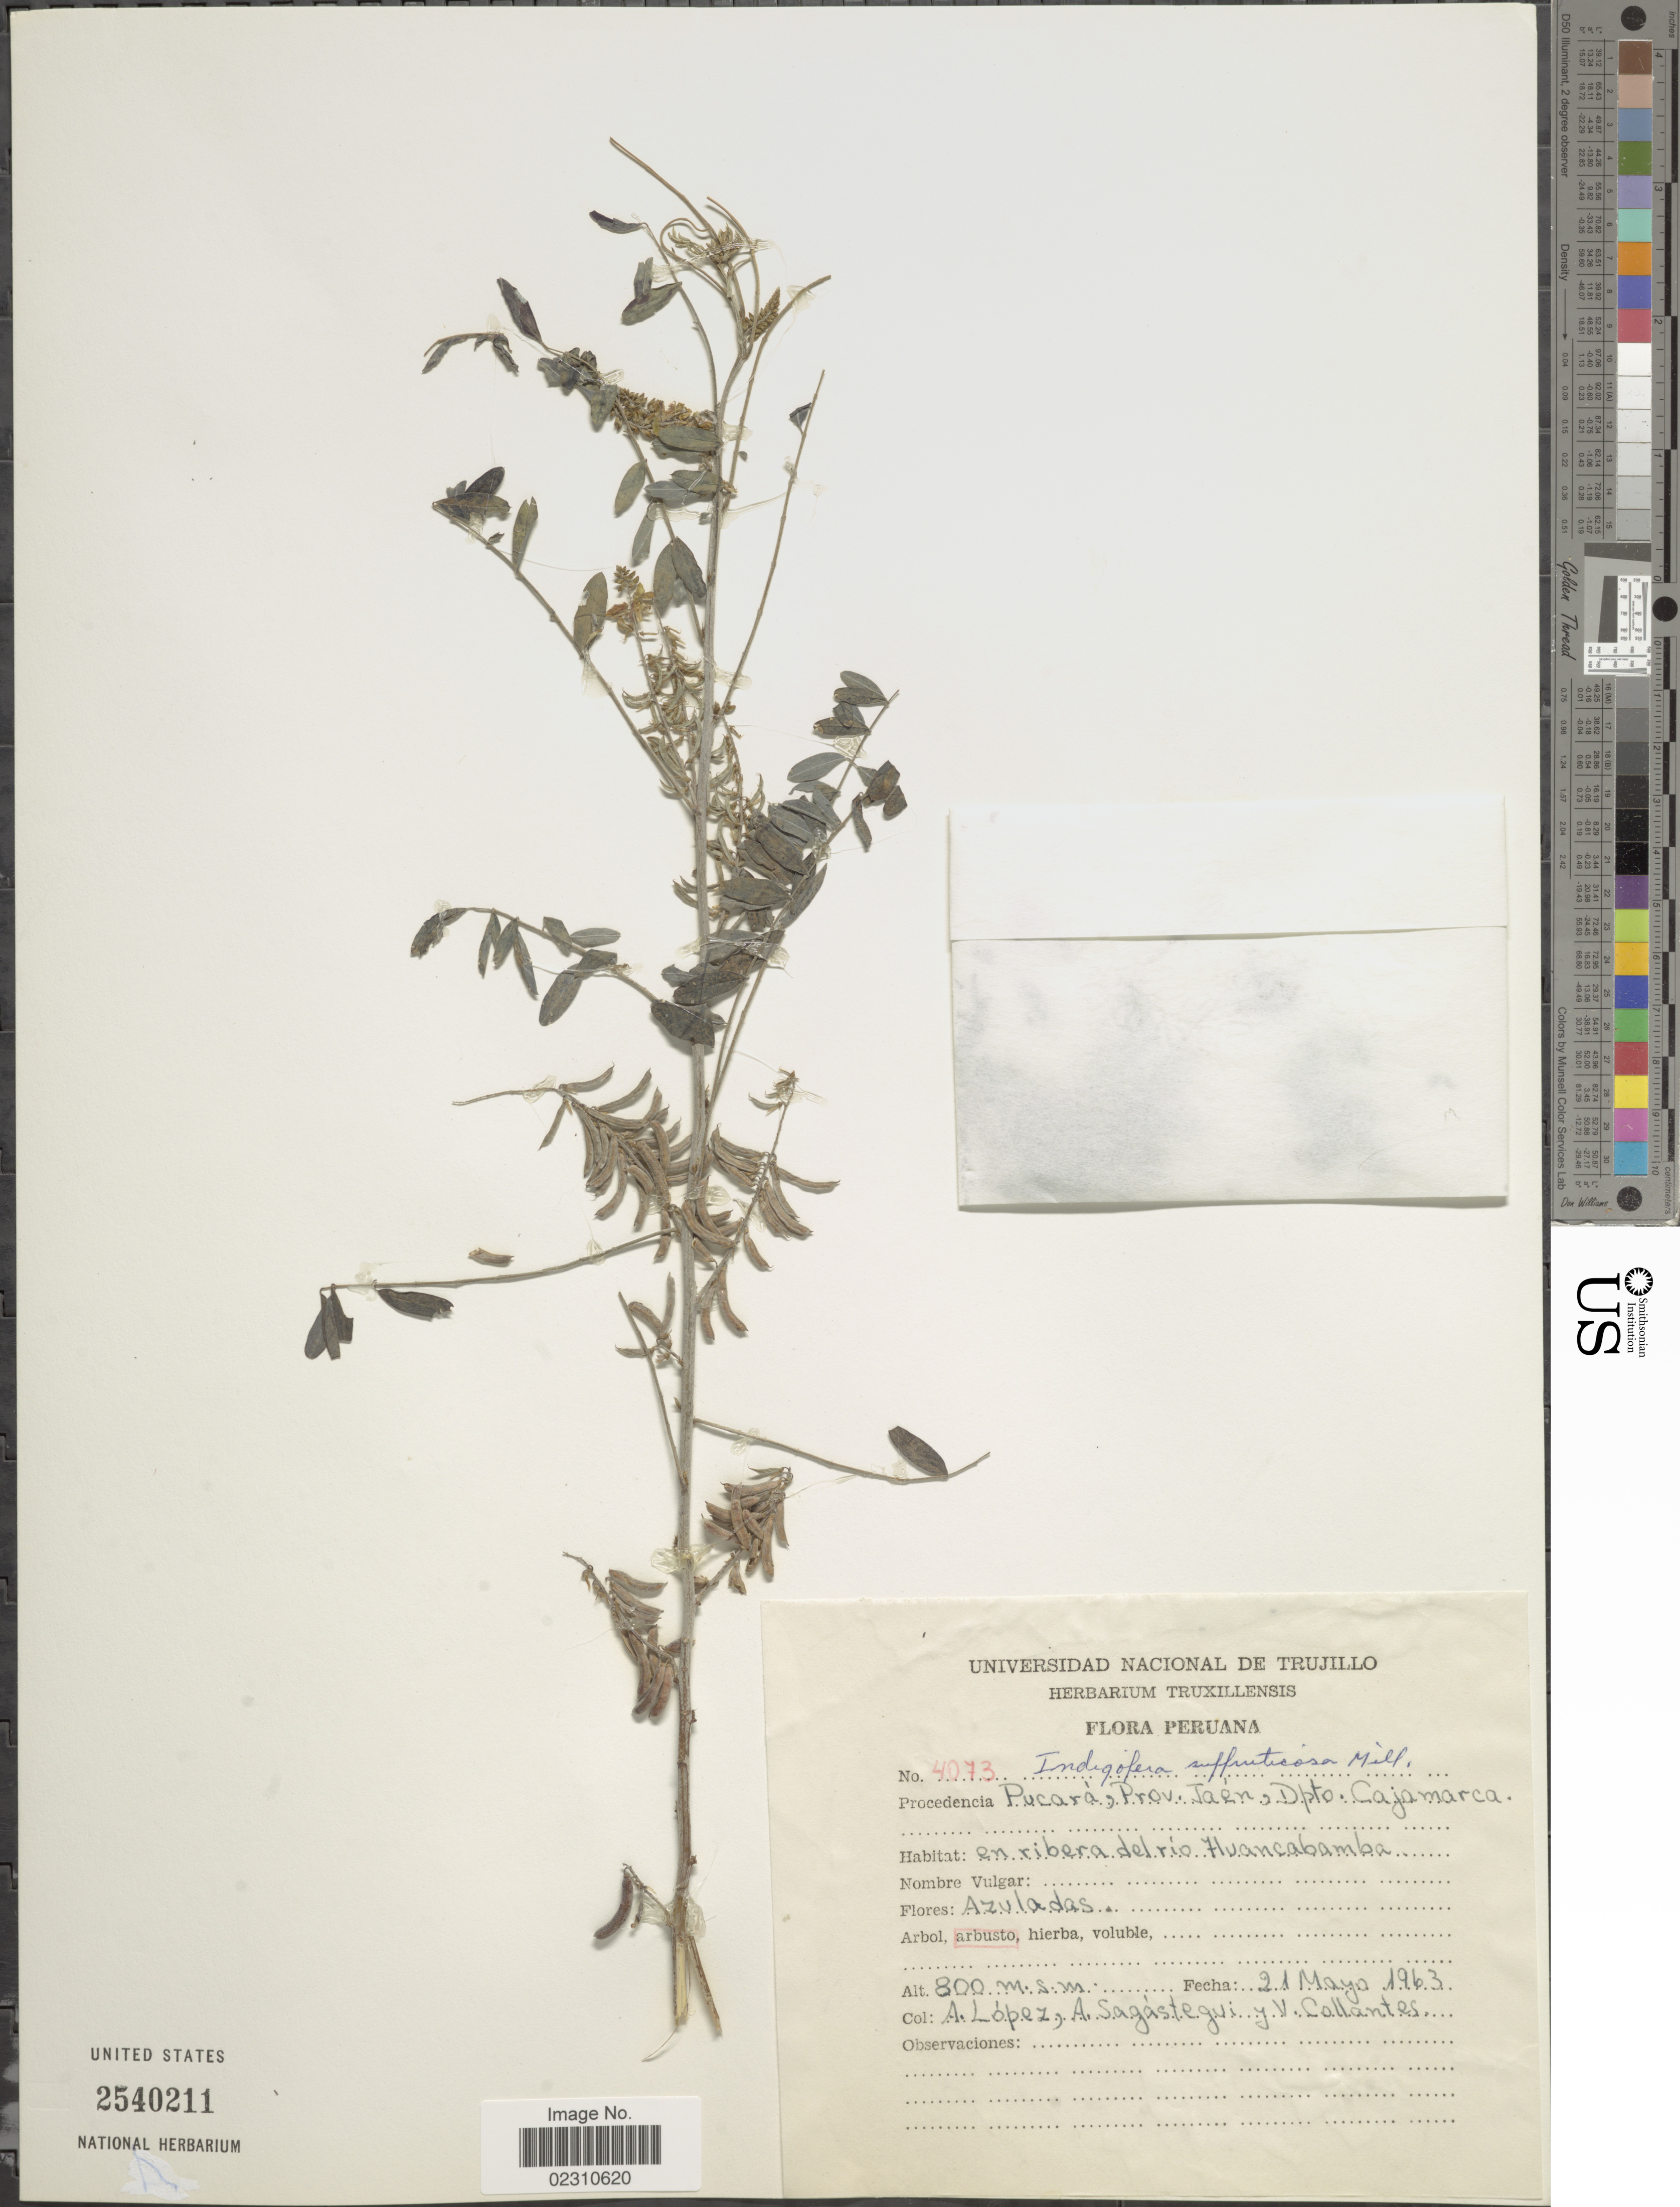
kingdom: Plantae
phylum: Tracheophyta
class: Magnoliopsida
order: Fabales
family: Fabaceae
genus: Indigofera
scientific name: Indigofera suffruticosa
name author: Mill.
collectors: A. López, A. Sagastegui & V. Collantes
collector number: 4073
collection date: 1963-05-21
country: Peru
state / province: Cajamarca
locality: Pucara, Prov. Jaen, Dpto. Cajamarca.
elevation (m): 800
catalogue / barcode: US 2540211